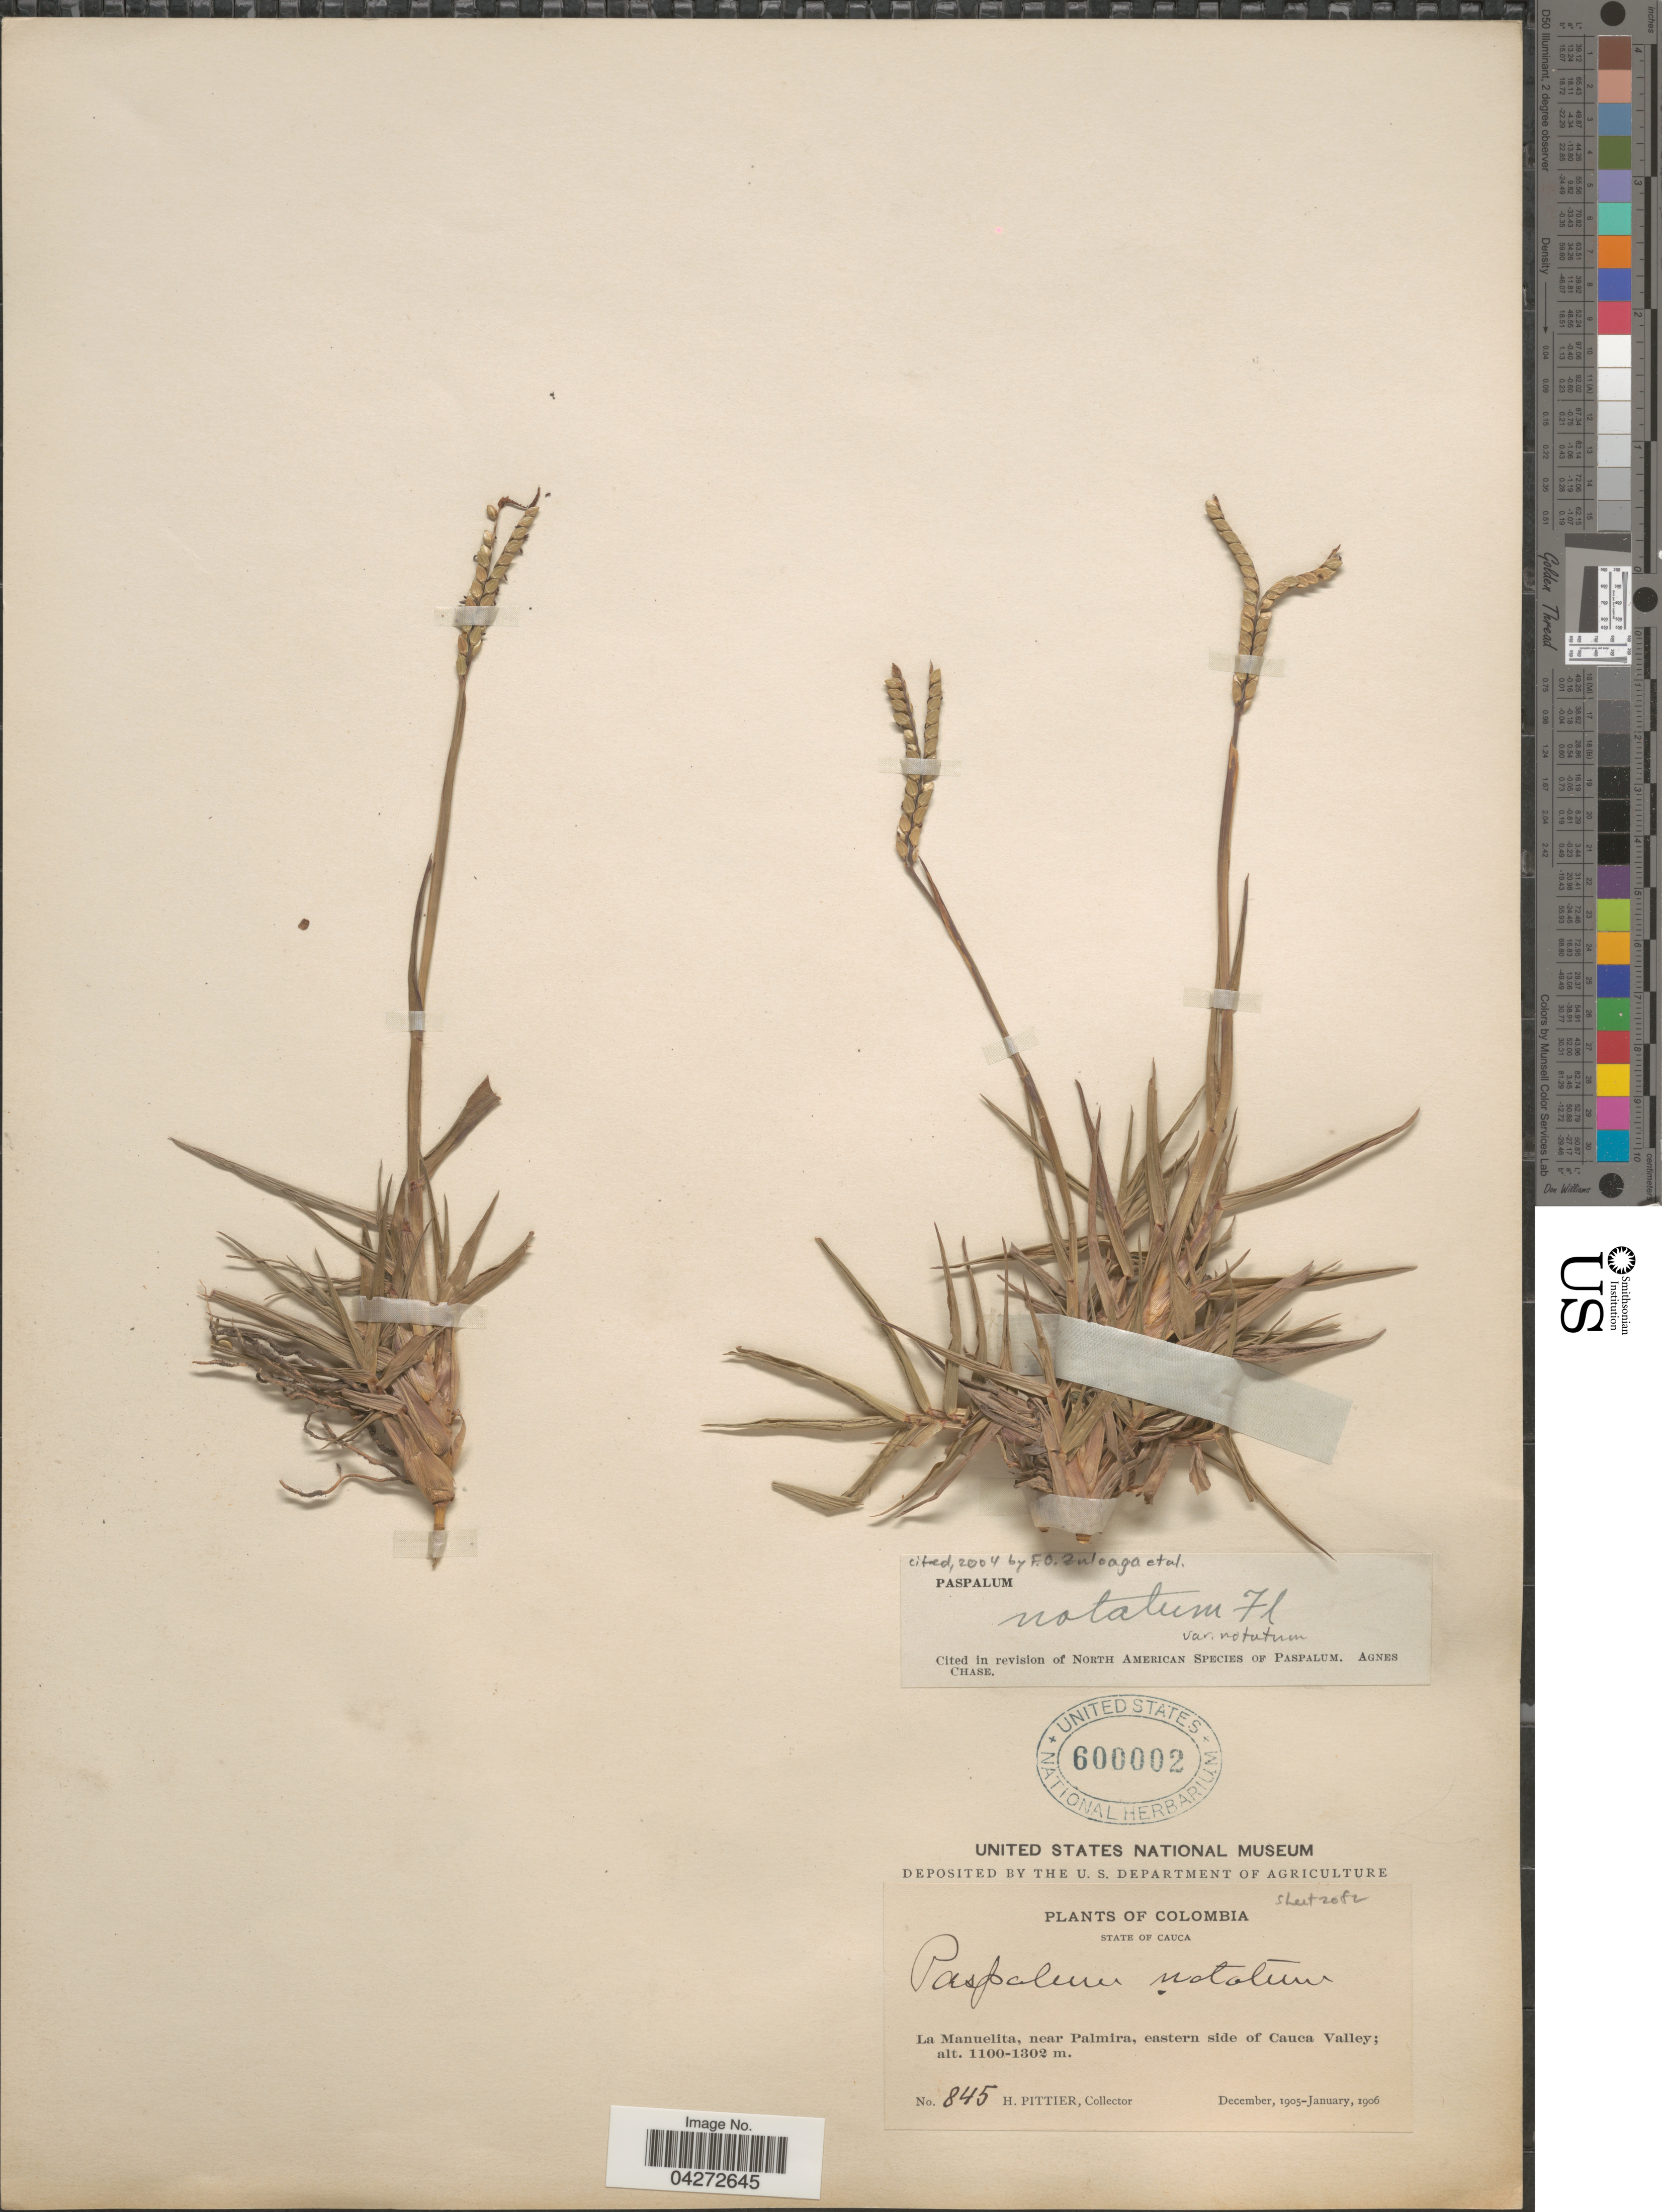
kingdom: Plantae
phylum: Tracheophyta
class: Liliopsida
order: Poales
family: Poaceae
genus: Paspalum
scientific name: Paspalum notatum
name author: Flüggé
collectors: H. F. Pittier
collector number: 845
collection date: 1905-12/1906-01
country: Colombia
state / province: Cauca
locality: La Manuelita, near Palmira, eastern side of Cauca Valley.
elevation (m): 1100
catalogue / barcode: US 600002